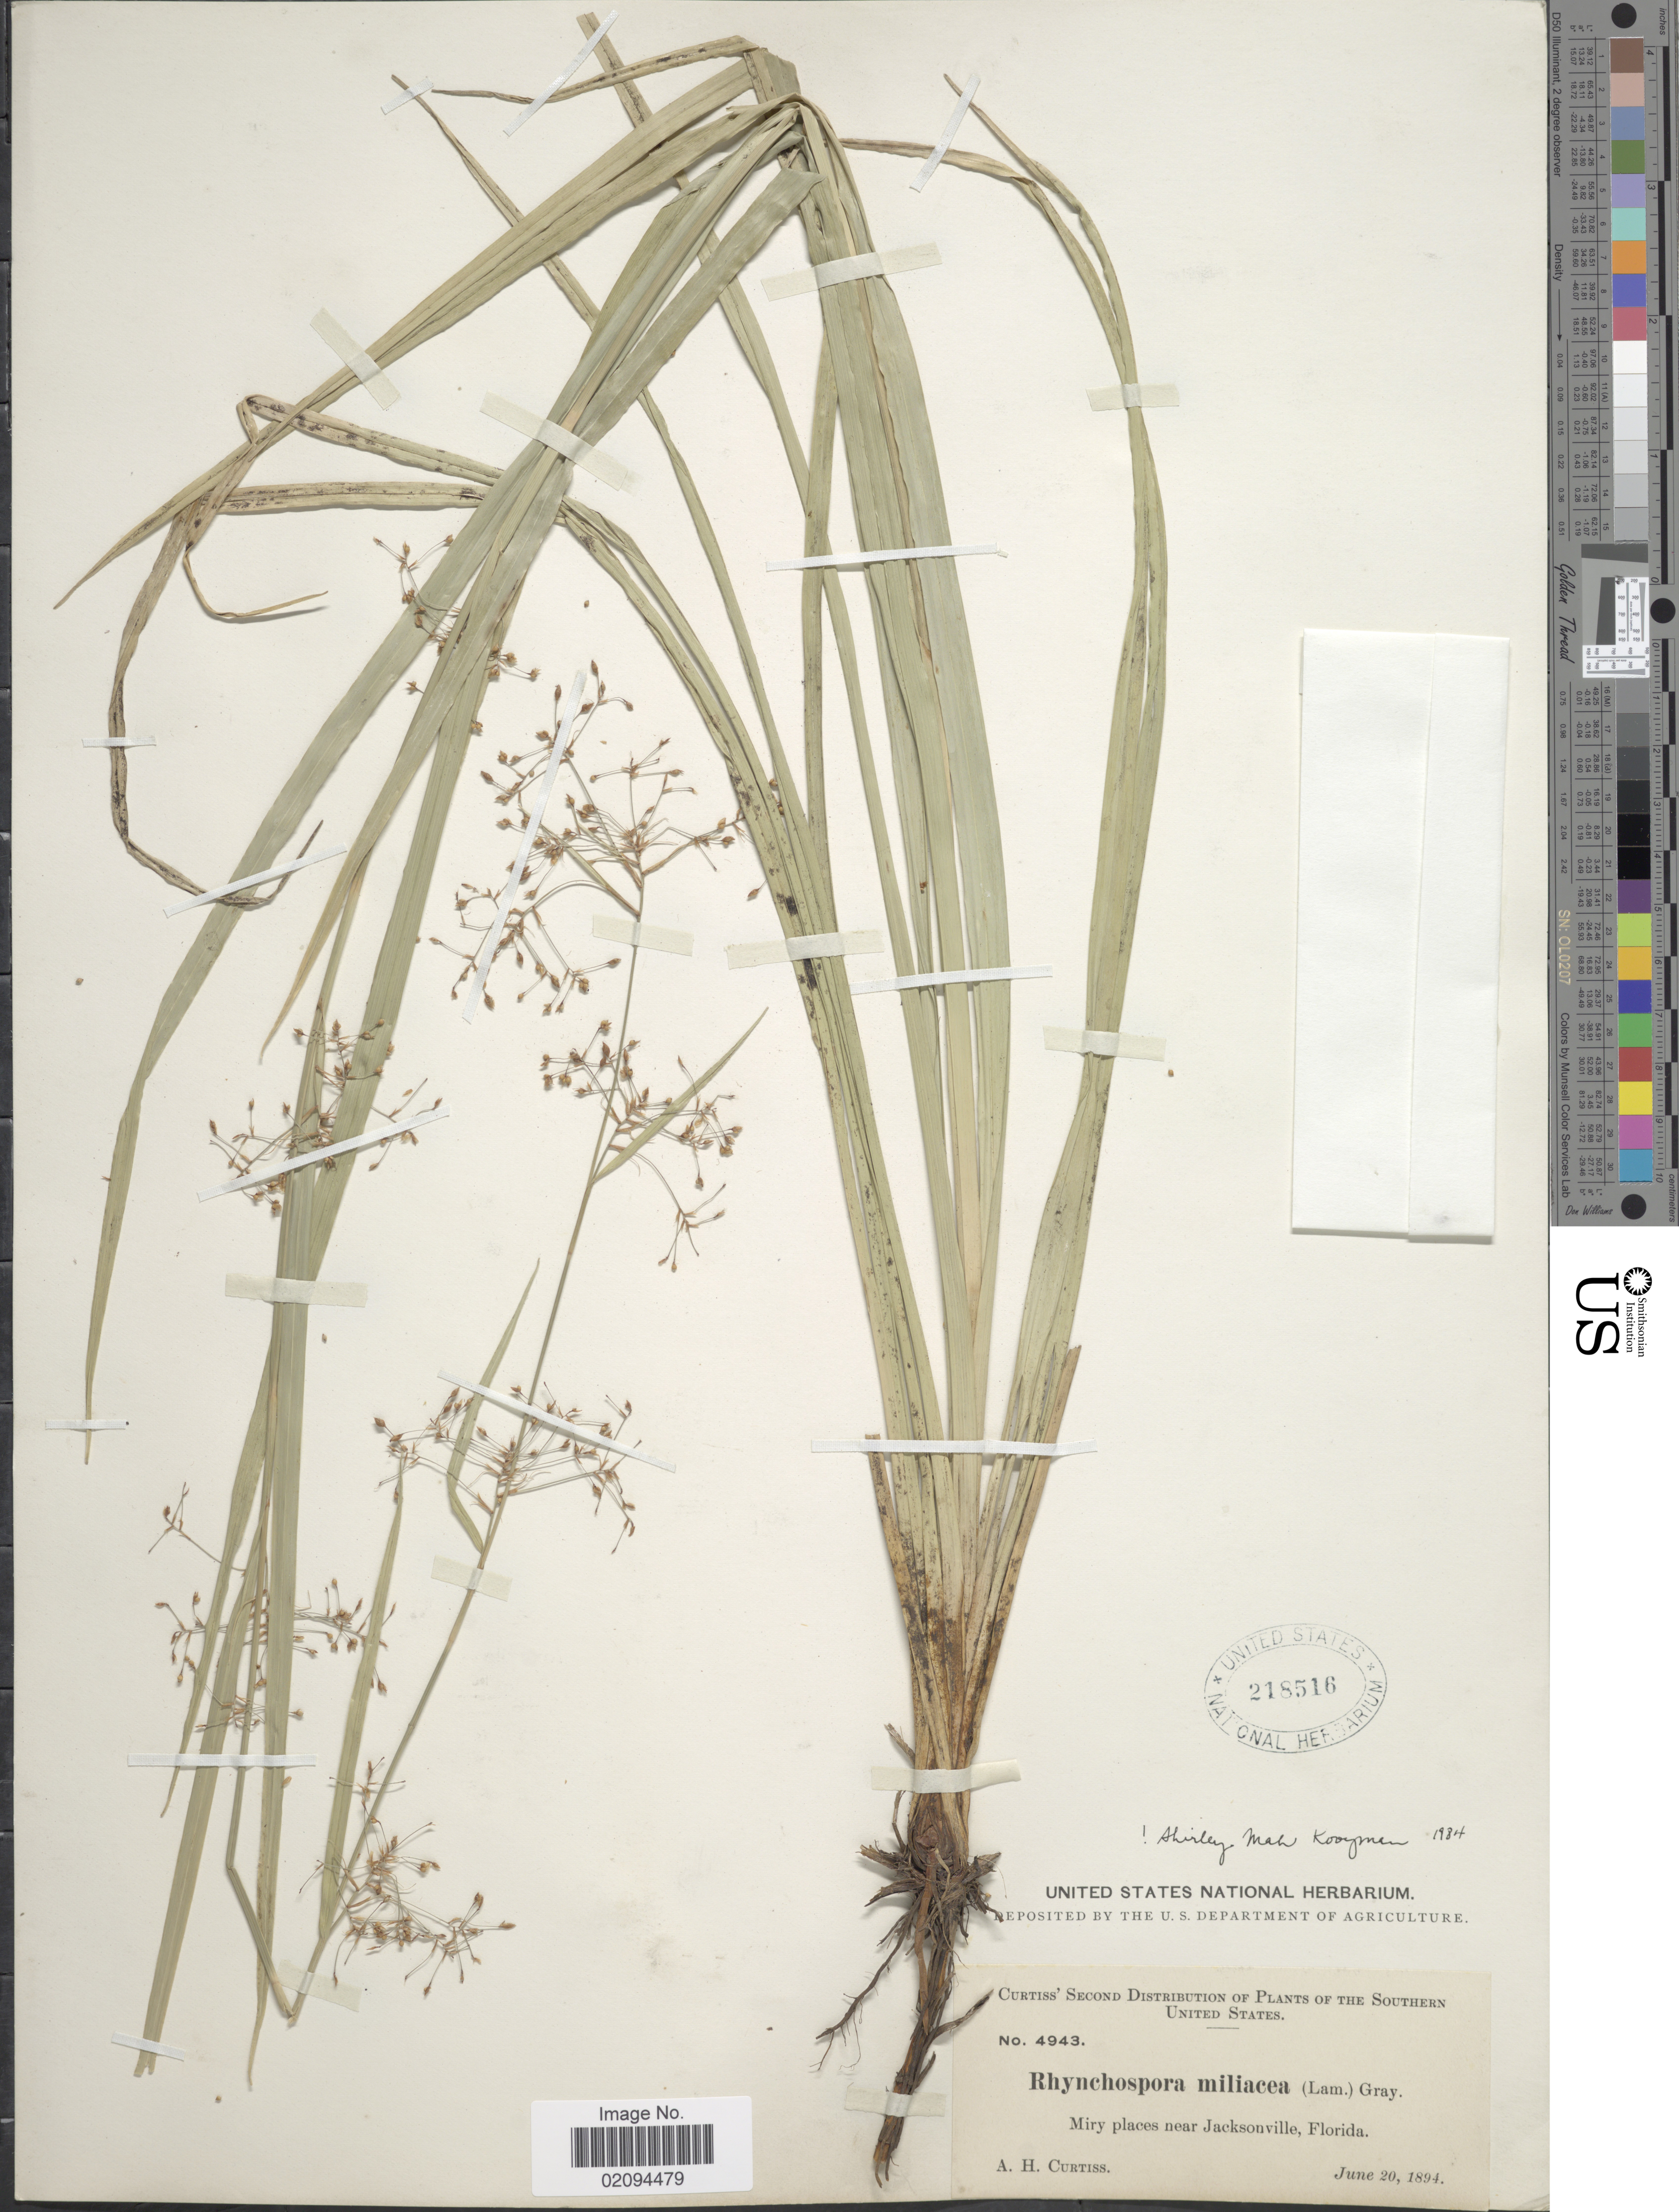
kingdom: Plantae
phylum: Tracheophyta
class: Liliopsida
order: Poales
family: Cyperaceae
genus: Rhynchospora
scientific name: Rhynchospora miliacea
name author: (Lam.) A. Gray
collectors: A. H. Curtiss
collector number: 4943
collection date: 1894-06-20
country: United States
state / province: Florida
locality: Miry places near Jacksonville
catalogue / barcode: US 218516